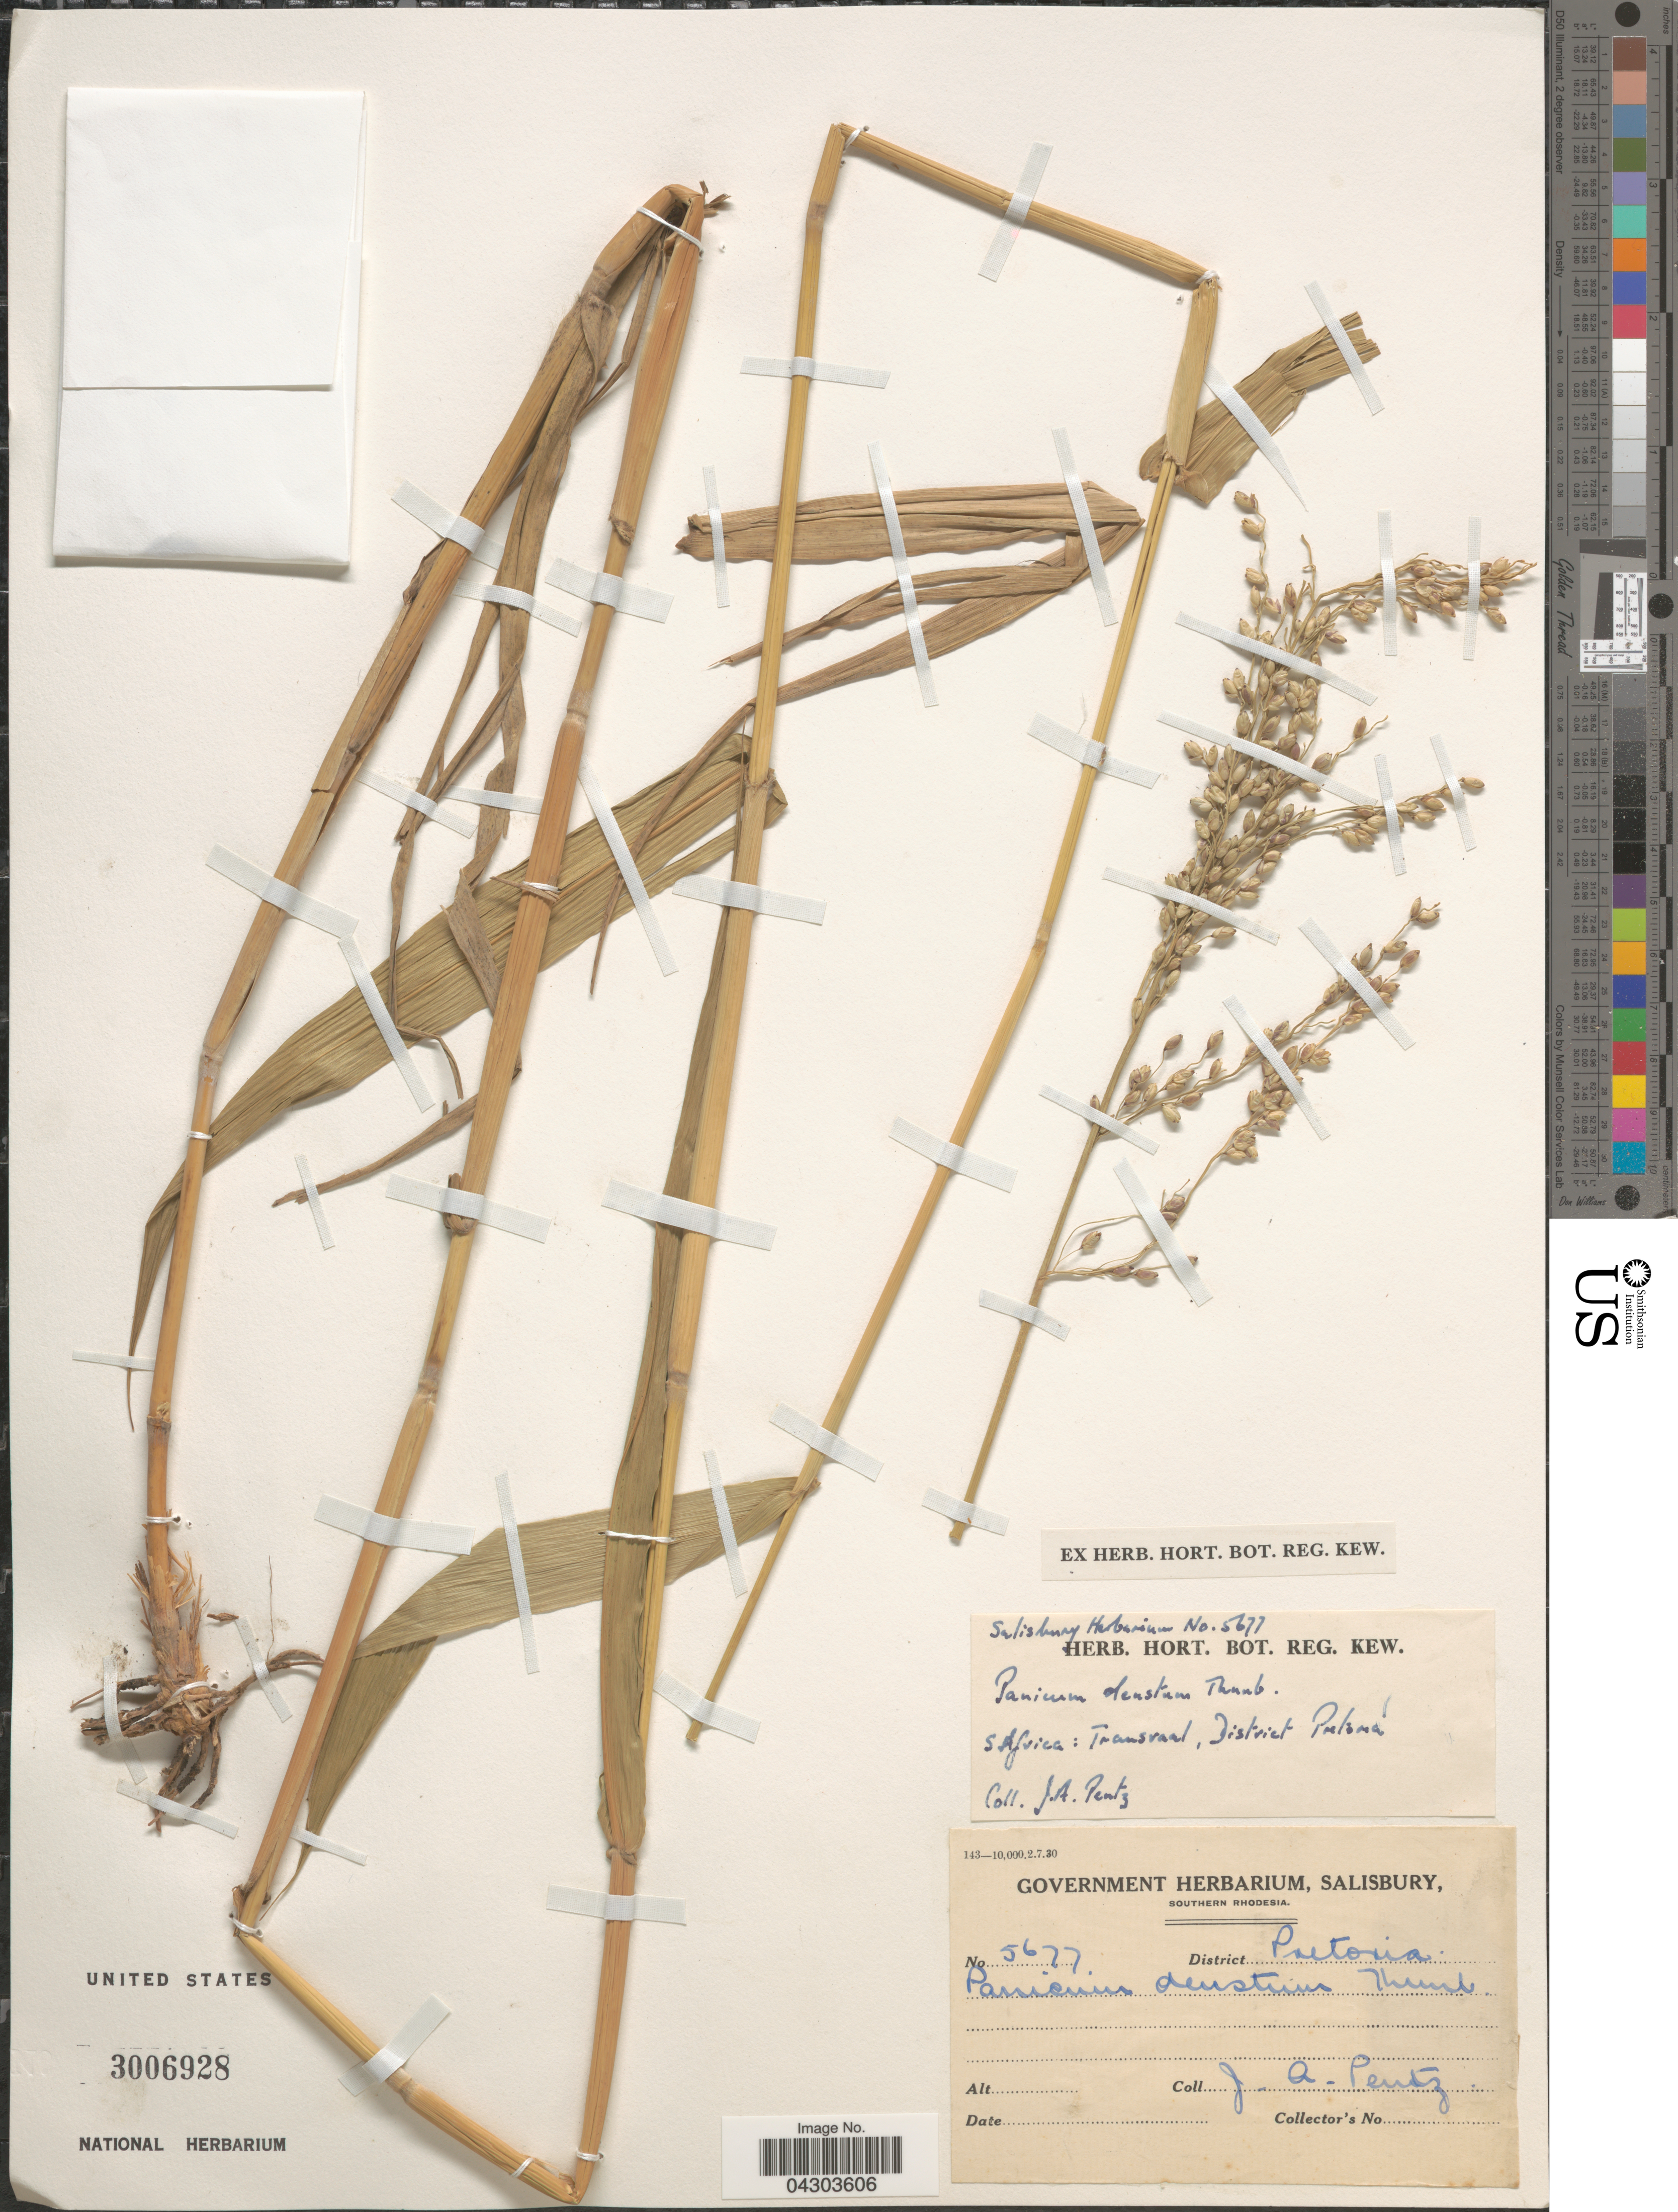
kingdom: Plantae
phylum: Tracheophyta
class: Liliopsida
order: Poales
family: Poaceae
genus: Panicum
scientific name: Panicum deustum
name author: Thunb.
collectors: J. Pentz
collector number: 5677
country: South Africa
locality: Transvaal, District Pretoria.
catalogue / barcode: US 3006928